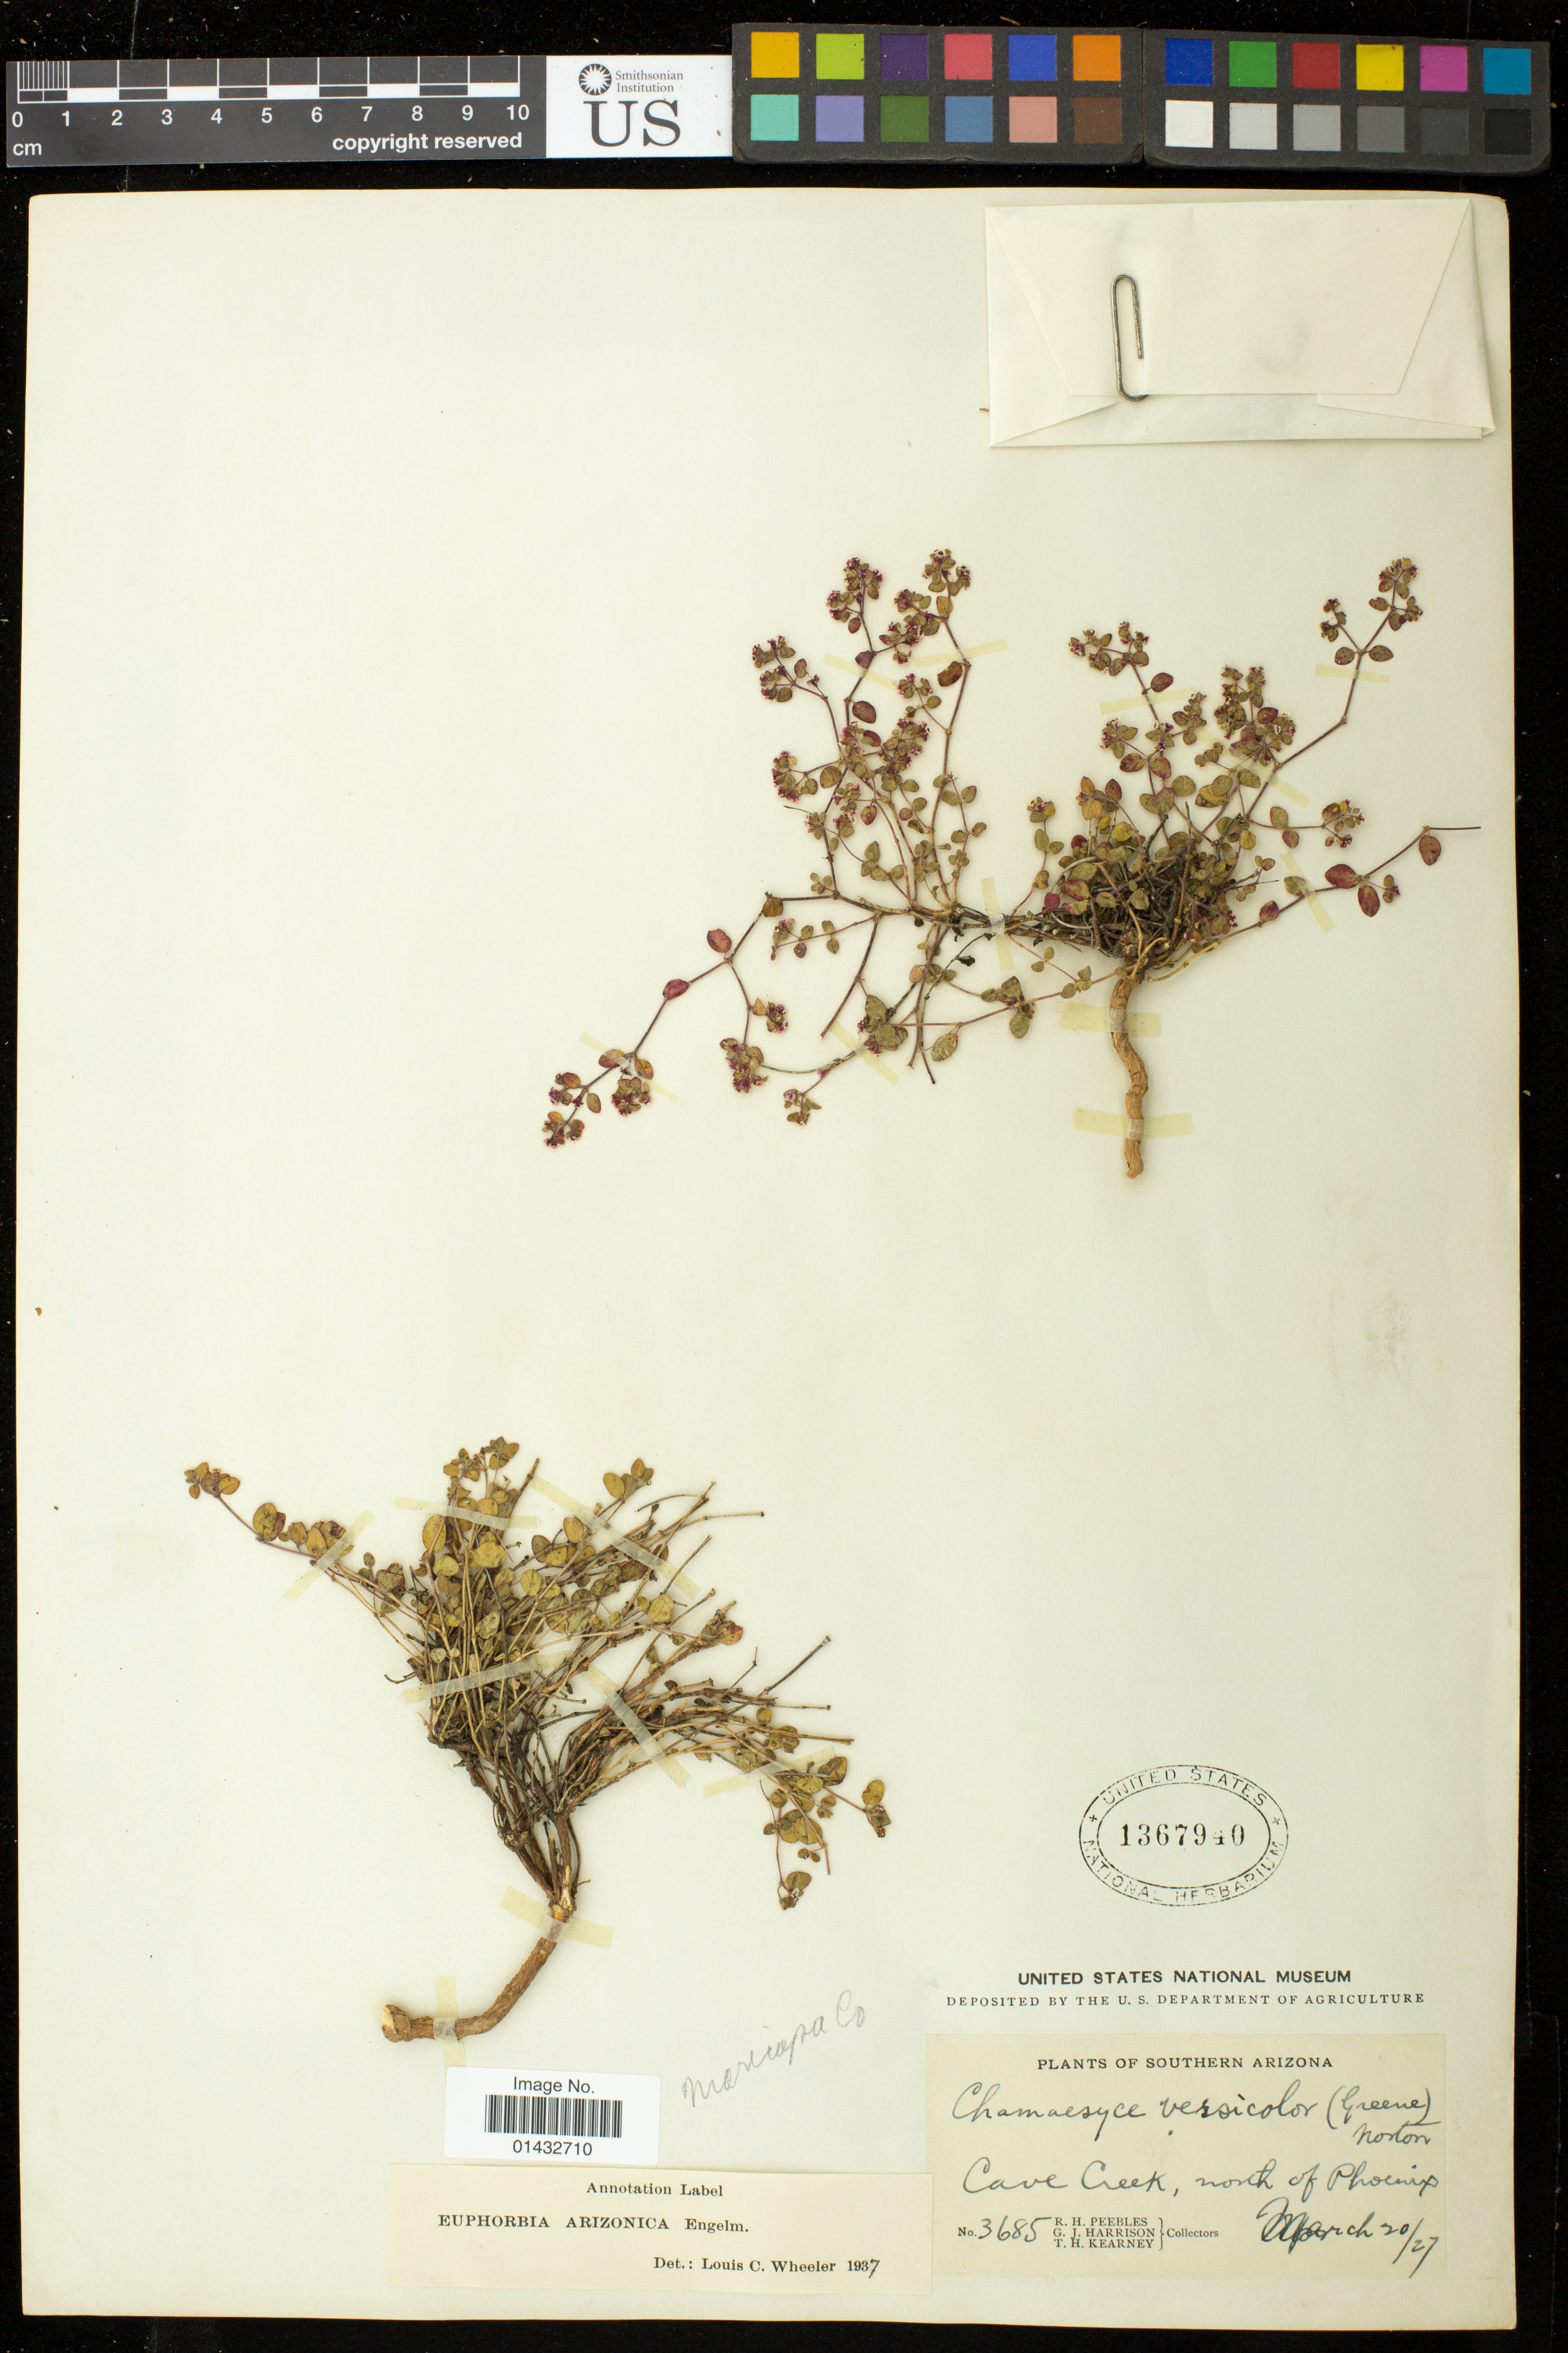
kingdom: Plantae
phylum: Tracheophyta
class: Magnoliopsida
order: Malpighiales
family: Euphorbiaceae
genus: Euphorbia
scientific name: Euphorbia arizonica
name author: Engelm.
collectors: R. H. Peebles, G. J. Harrison & T. H. Kearney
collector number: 3685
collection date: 1927-03-20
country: United States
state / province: Arizona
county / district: Maricopa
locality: Cave Creek, north of Phoenix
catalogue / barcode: US 1367940